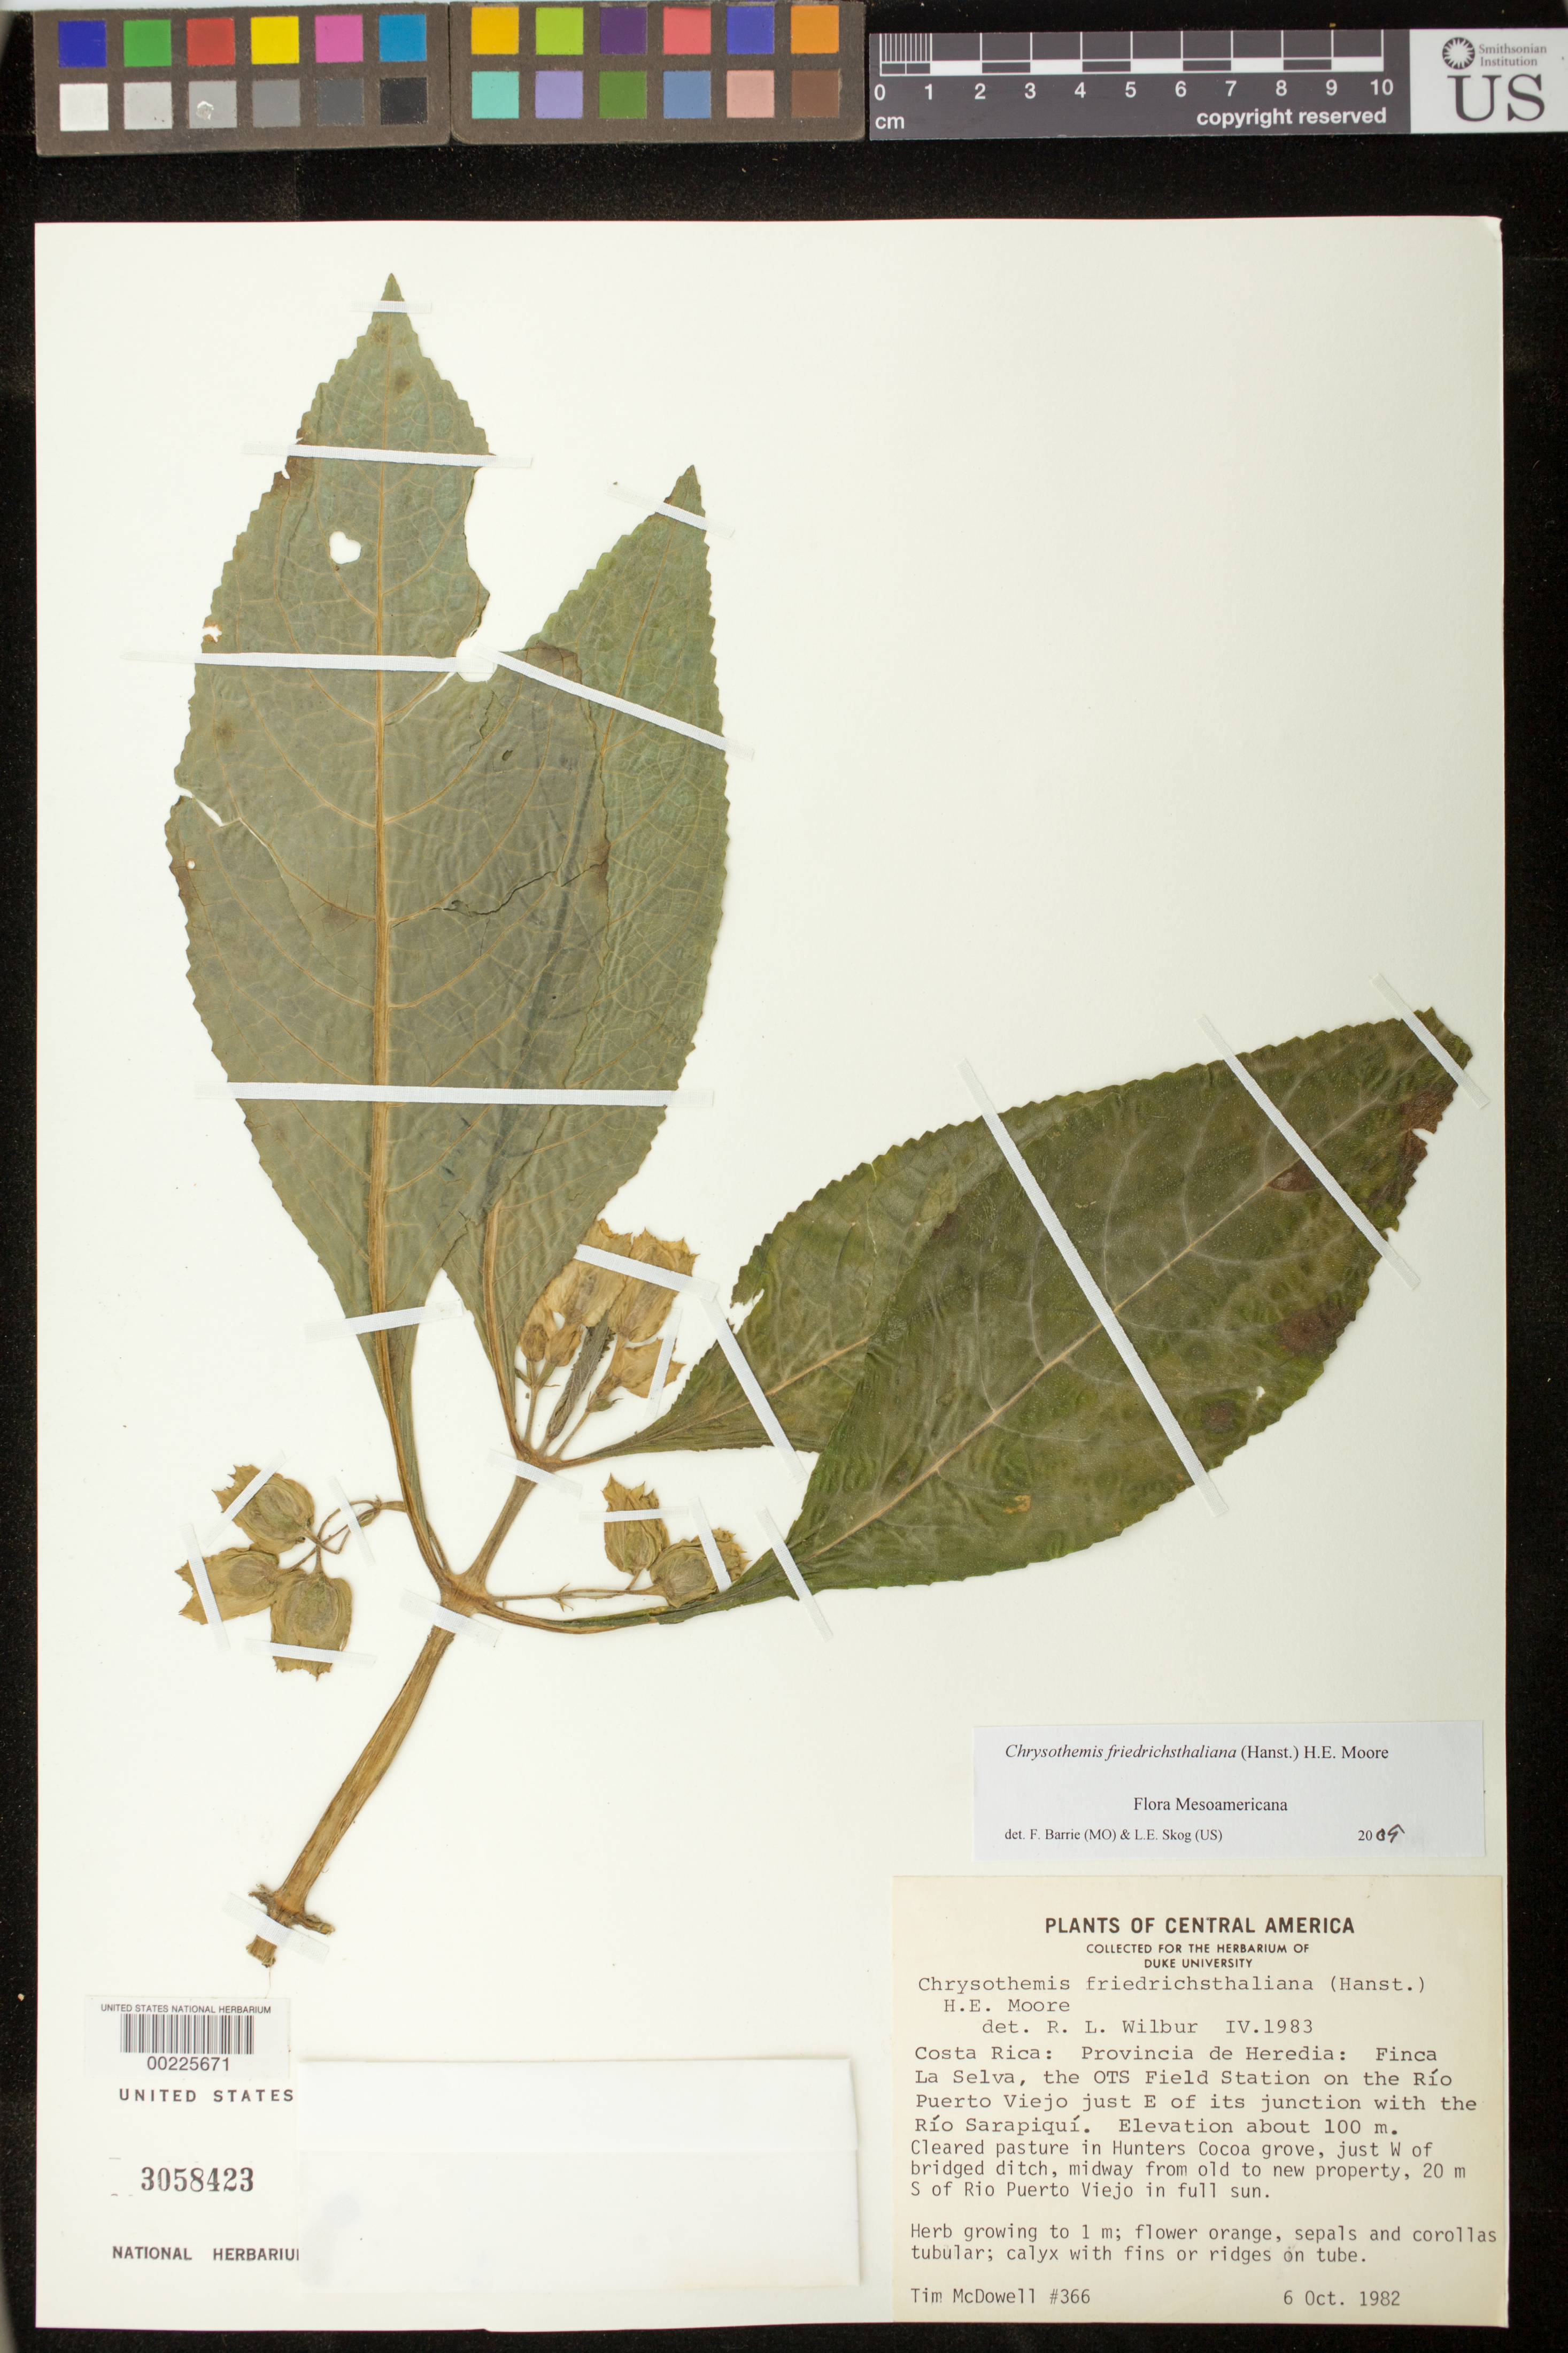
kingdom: Plantae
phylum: Tracheophyta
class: Magnoliopsida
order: Lamiales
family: Gesneriaceae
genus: Chrysothemis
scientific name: Chrysothemis friedrichsthaliana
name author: (Hanst.) H.E. Moore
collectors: T. McDowell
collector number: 366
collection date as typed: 06 Oct 1982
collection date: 1982-10-06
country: Costa Rica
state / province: Heredia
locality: Finca La Selva, the OTS field Station on the Rio Puerto Viejo just E of its junction with the Rio Sarapiqui, just W of bridged ditch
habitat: Cleared pasture in hunters cocoa grove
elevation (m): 100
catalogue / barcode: US 3058423